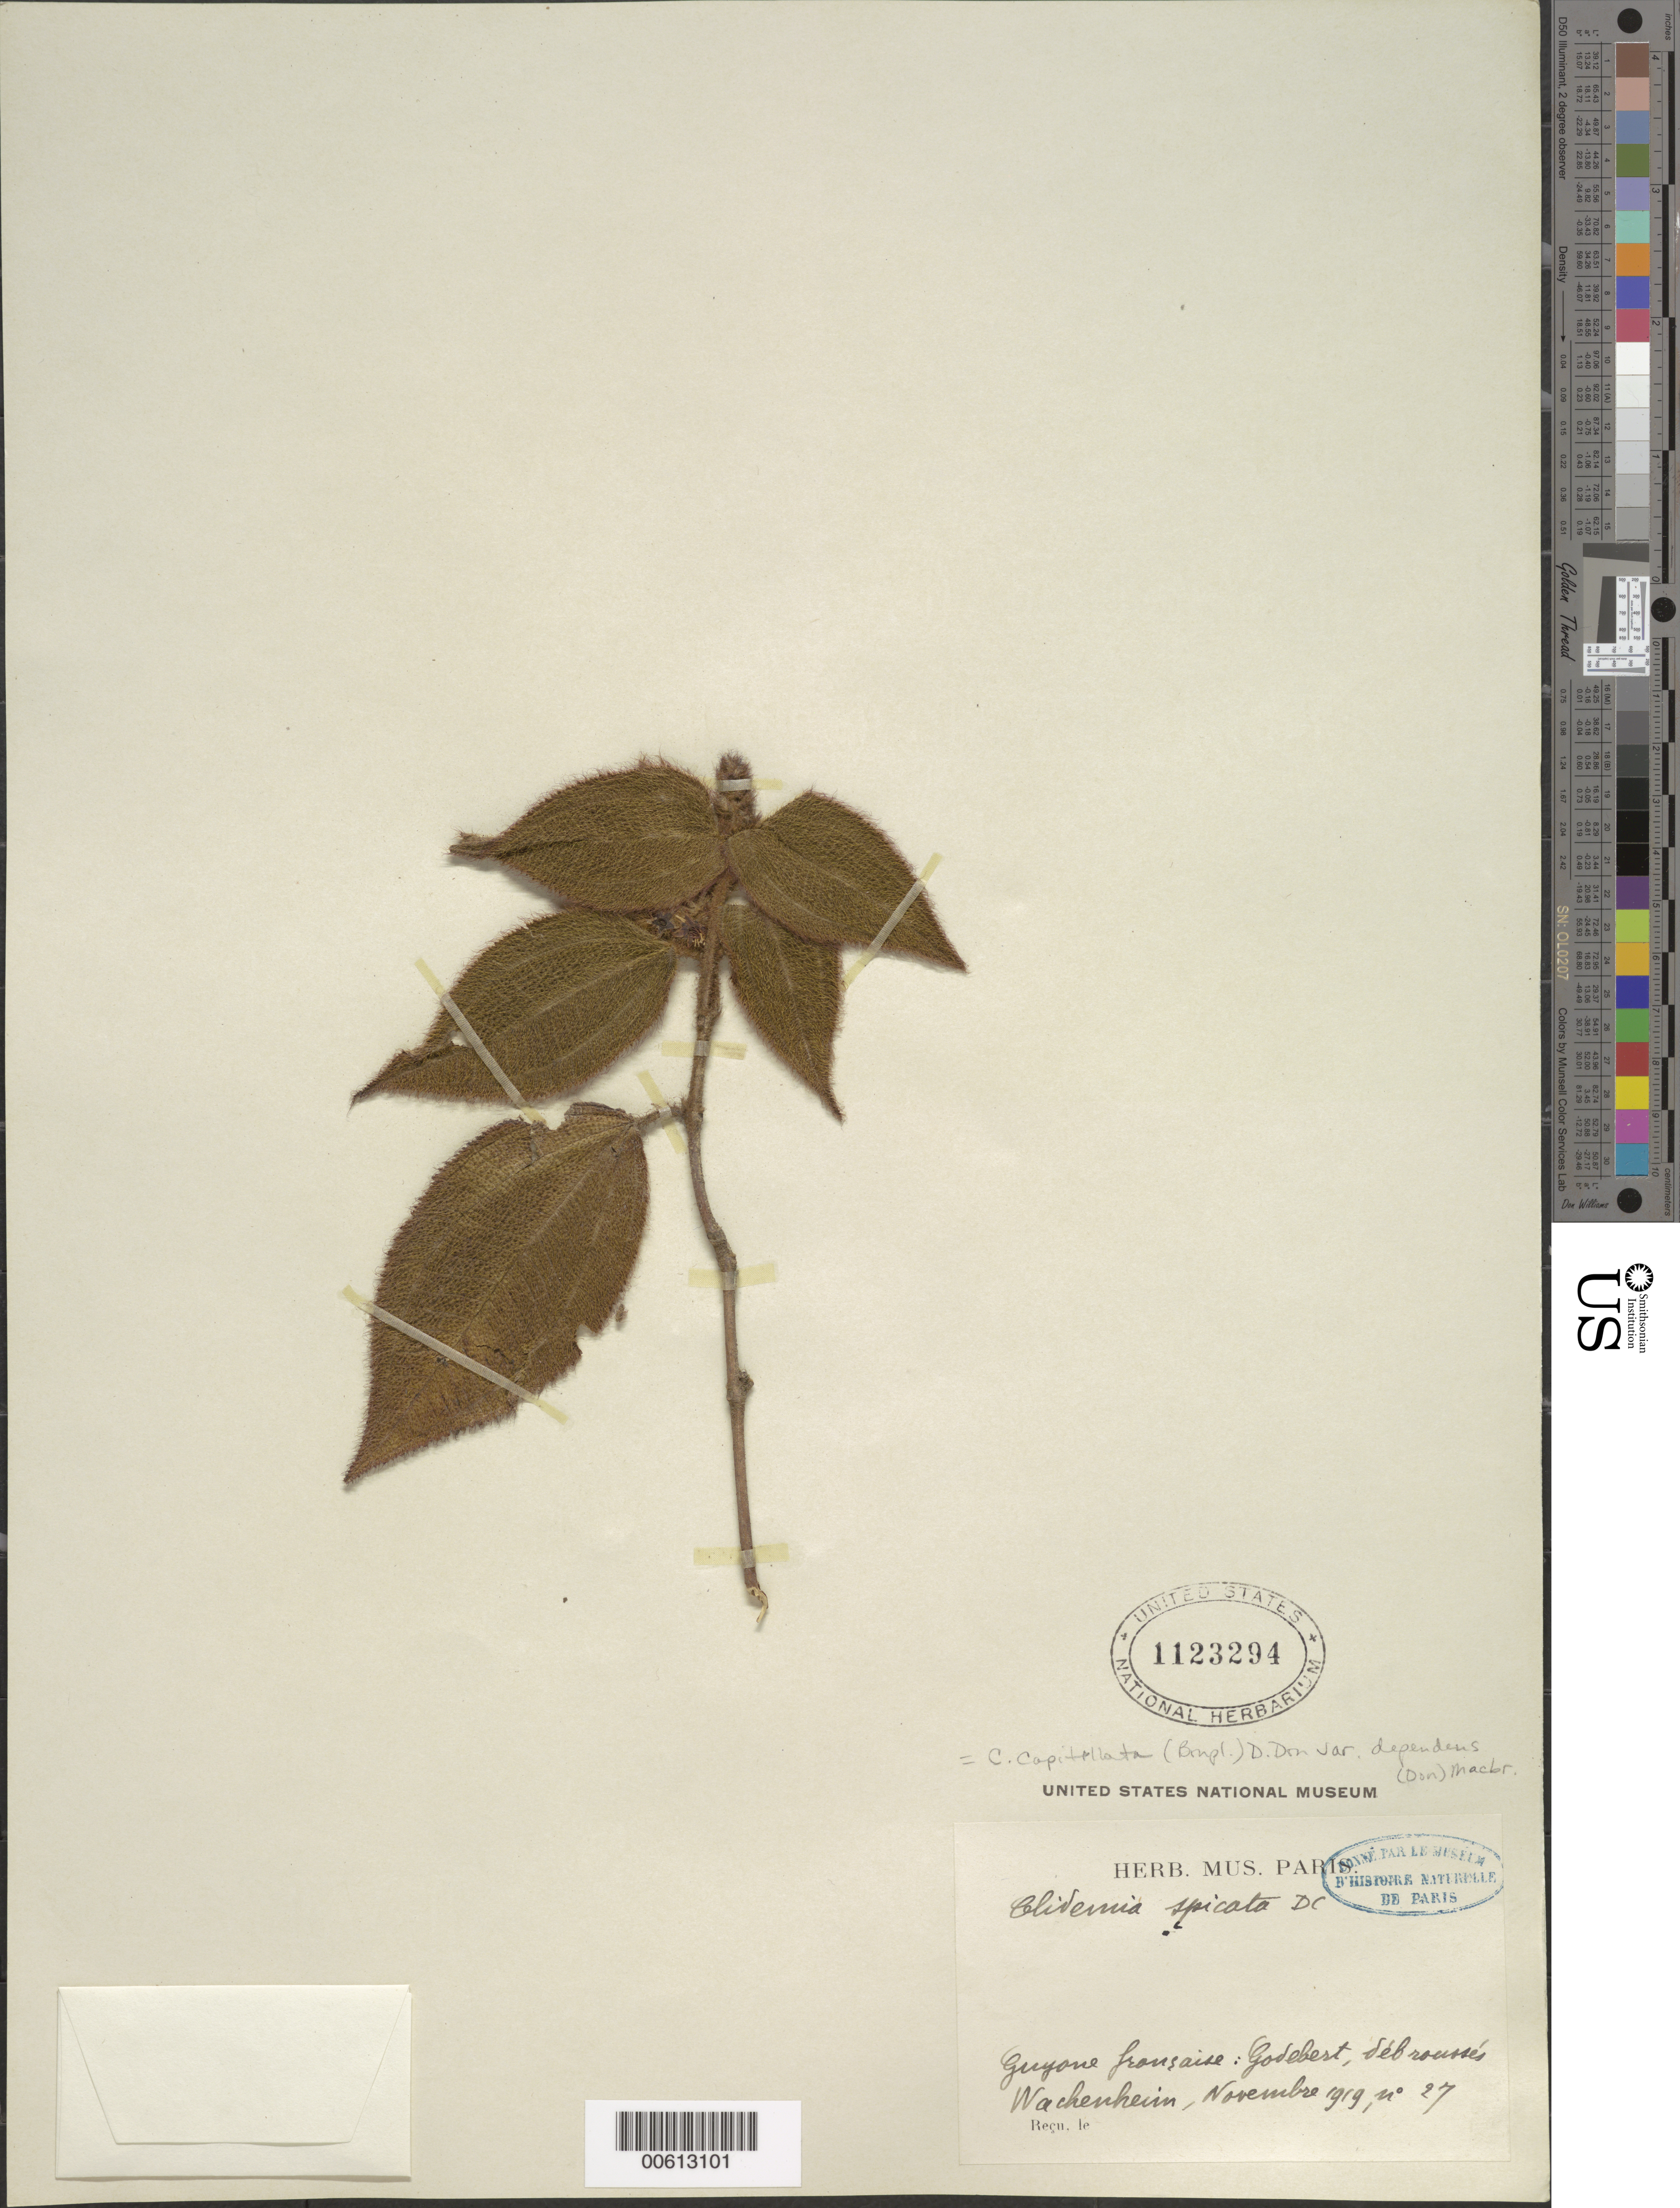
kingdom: Plantae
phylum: Tracheophyta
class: Magnoliopsida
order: Myrtales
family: Melastomataceae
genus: Clidemia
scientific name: Clidemia capitellata var. dependens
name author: (Pav. & D. Don) J.F. Macbr.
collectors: G. Wachenheim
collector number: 27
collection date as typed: Nov-19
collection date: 1919-11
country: French Guiana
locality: Godebert, Débroussés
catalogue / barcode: US 1123294